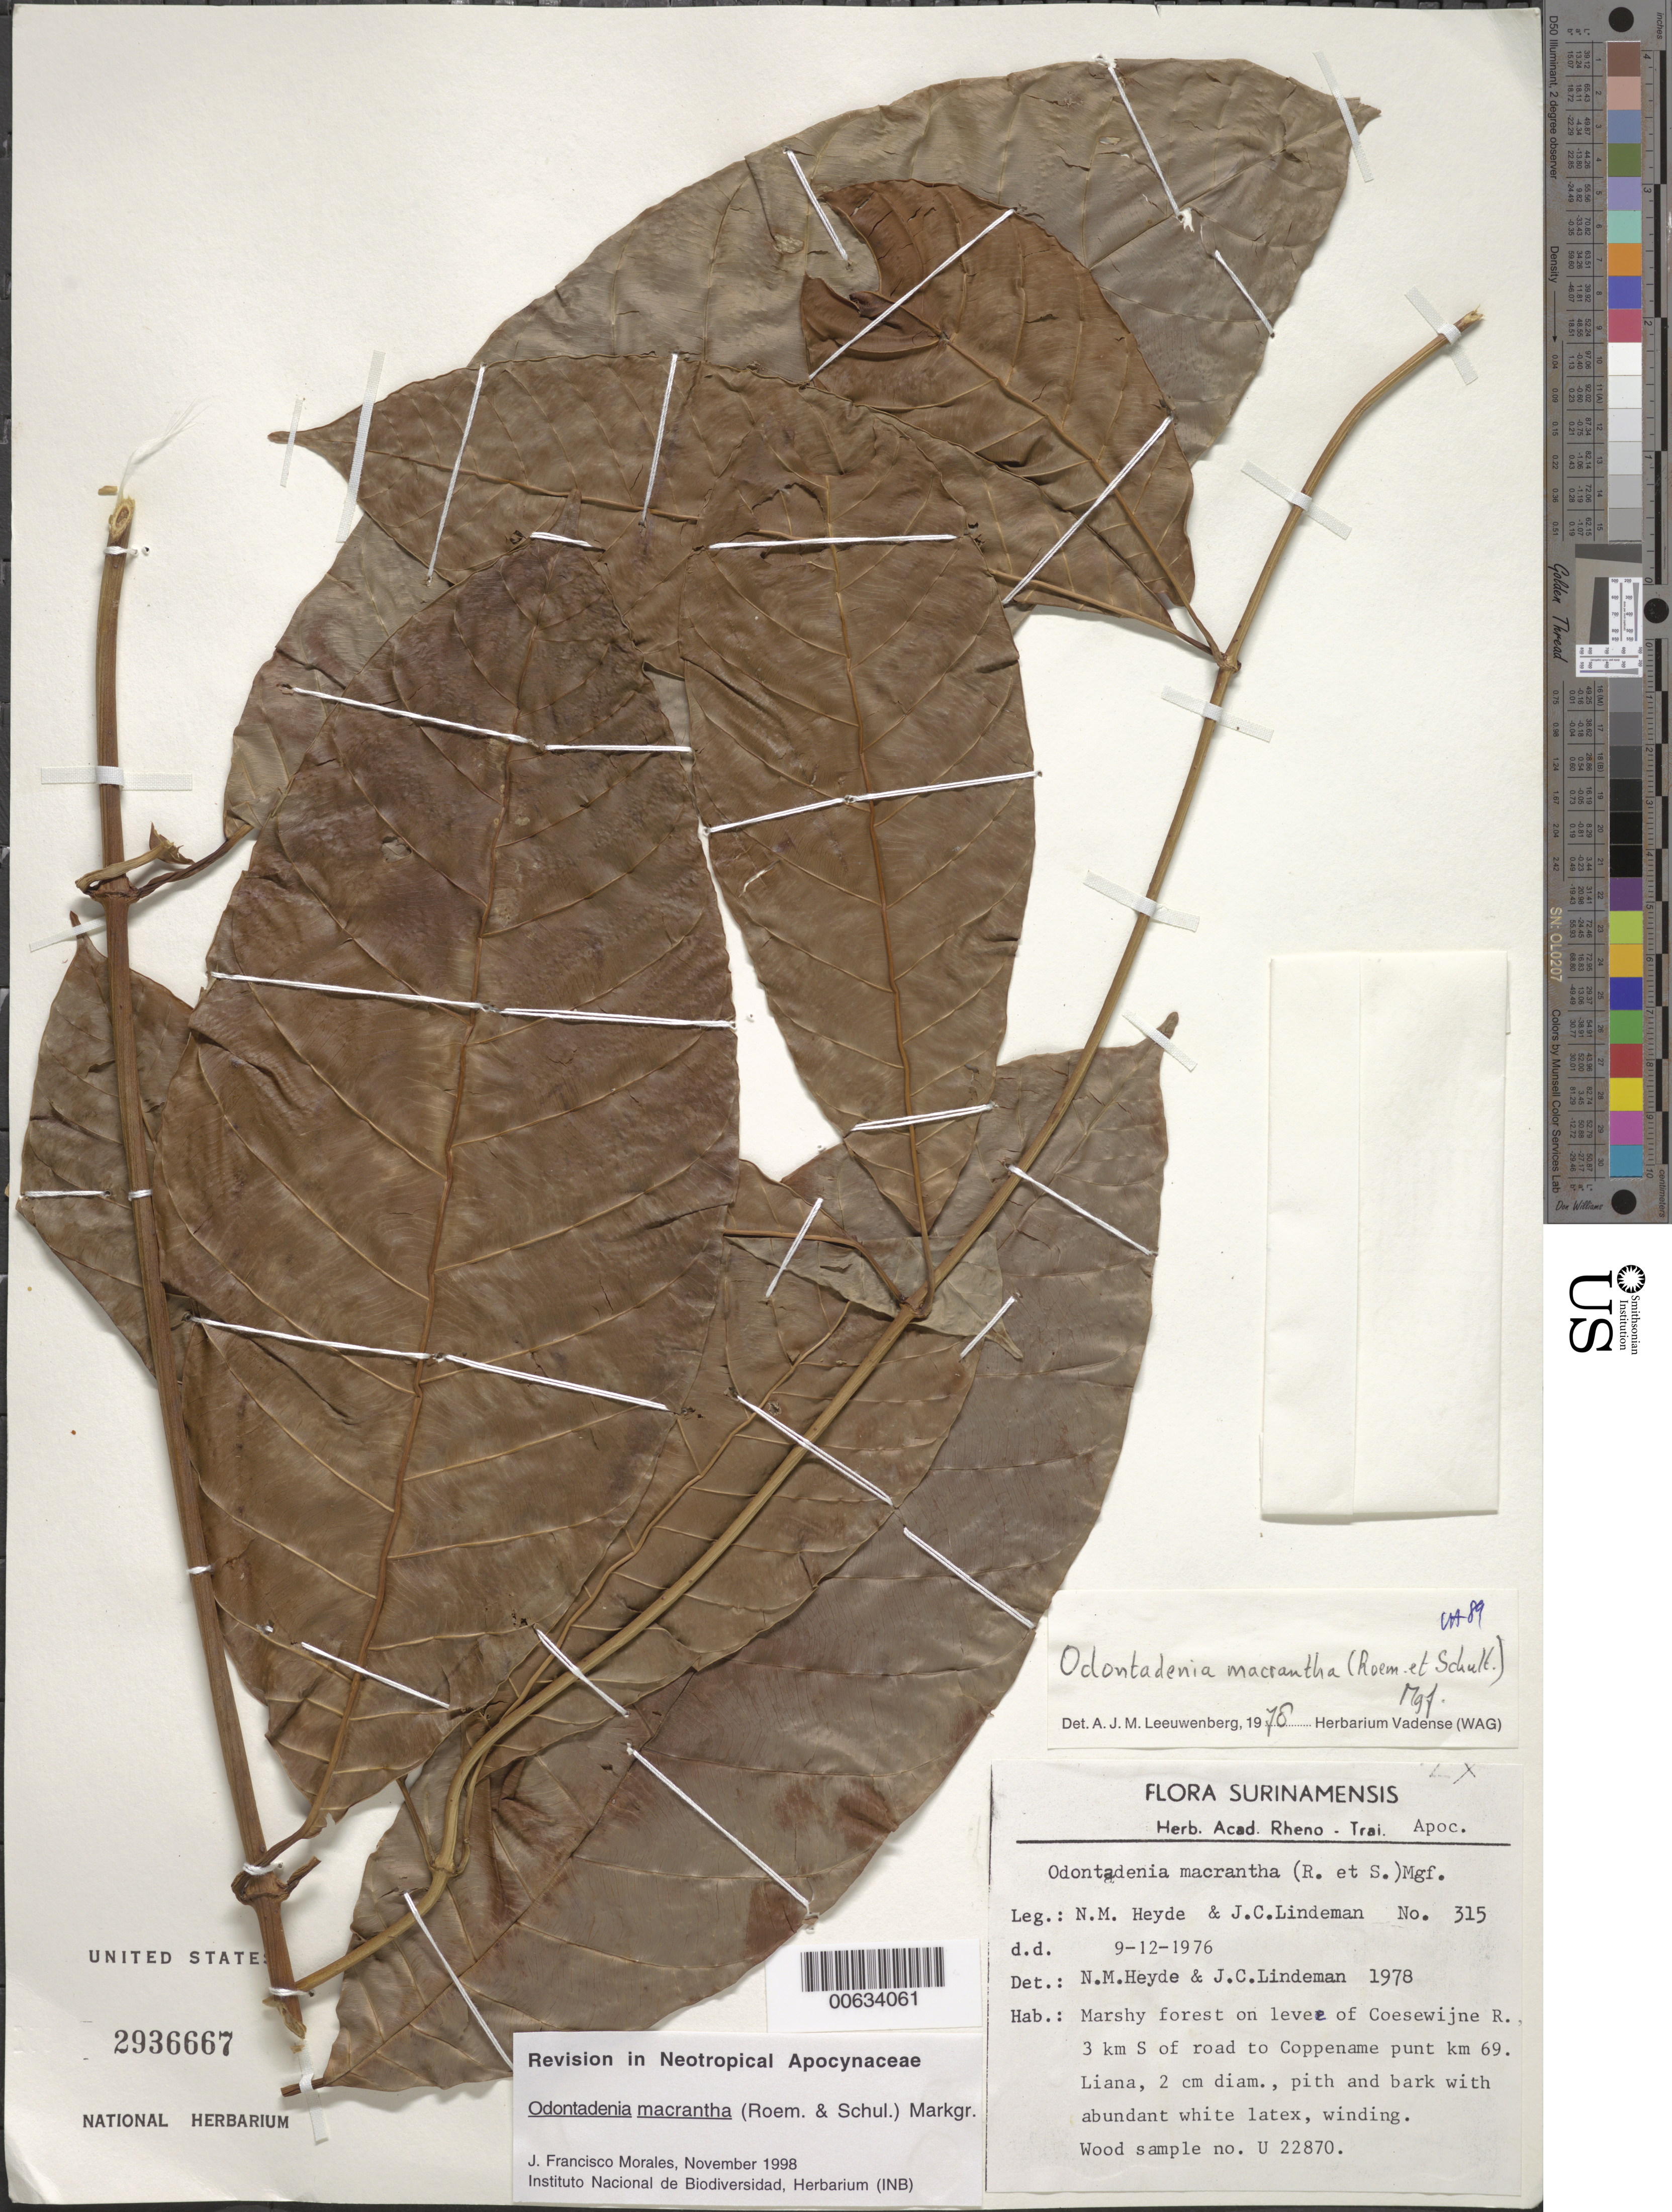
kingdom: Plantae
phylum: Tracheophyta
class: Magnoliopsida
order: Gentianales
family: Apocynaceae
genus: Odontadenia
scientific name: Odontadenia macrantha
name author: (Roem. & Schult.) Markgr.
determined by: Morales, J. F.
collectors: N. M. Heyde & J. C. Lindeman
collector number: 315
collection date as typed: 9-Dec-76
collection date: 1976-12-09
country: Suriname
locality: Coesewijne R., 3 km S of road to Coppename Punt, km 69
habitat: Marshy forest on levee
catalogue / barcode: US 2936667